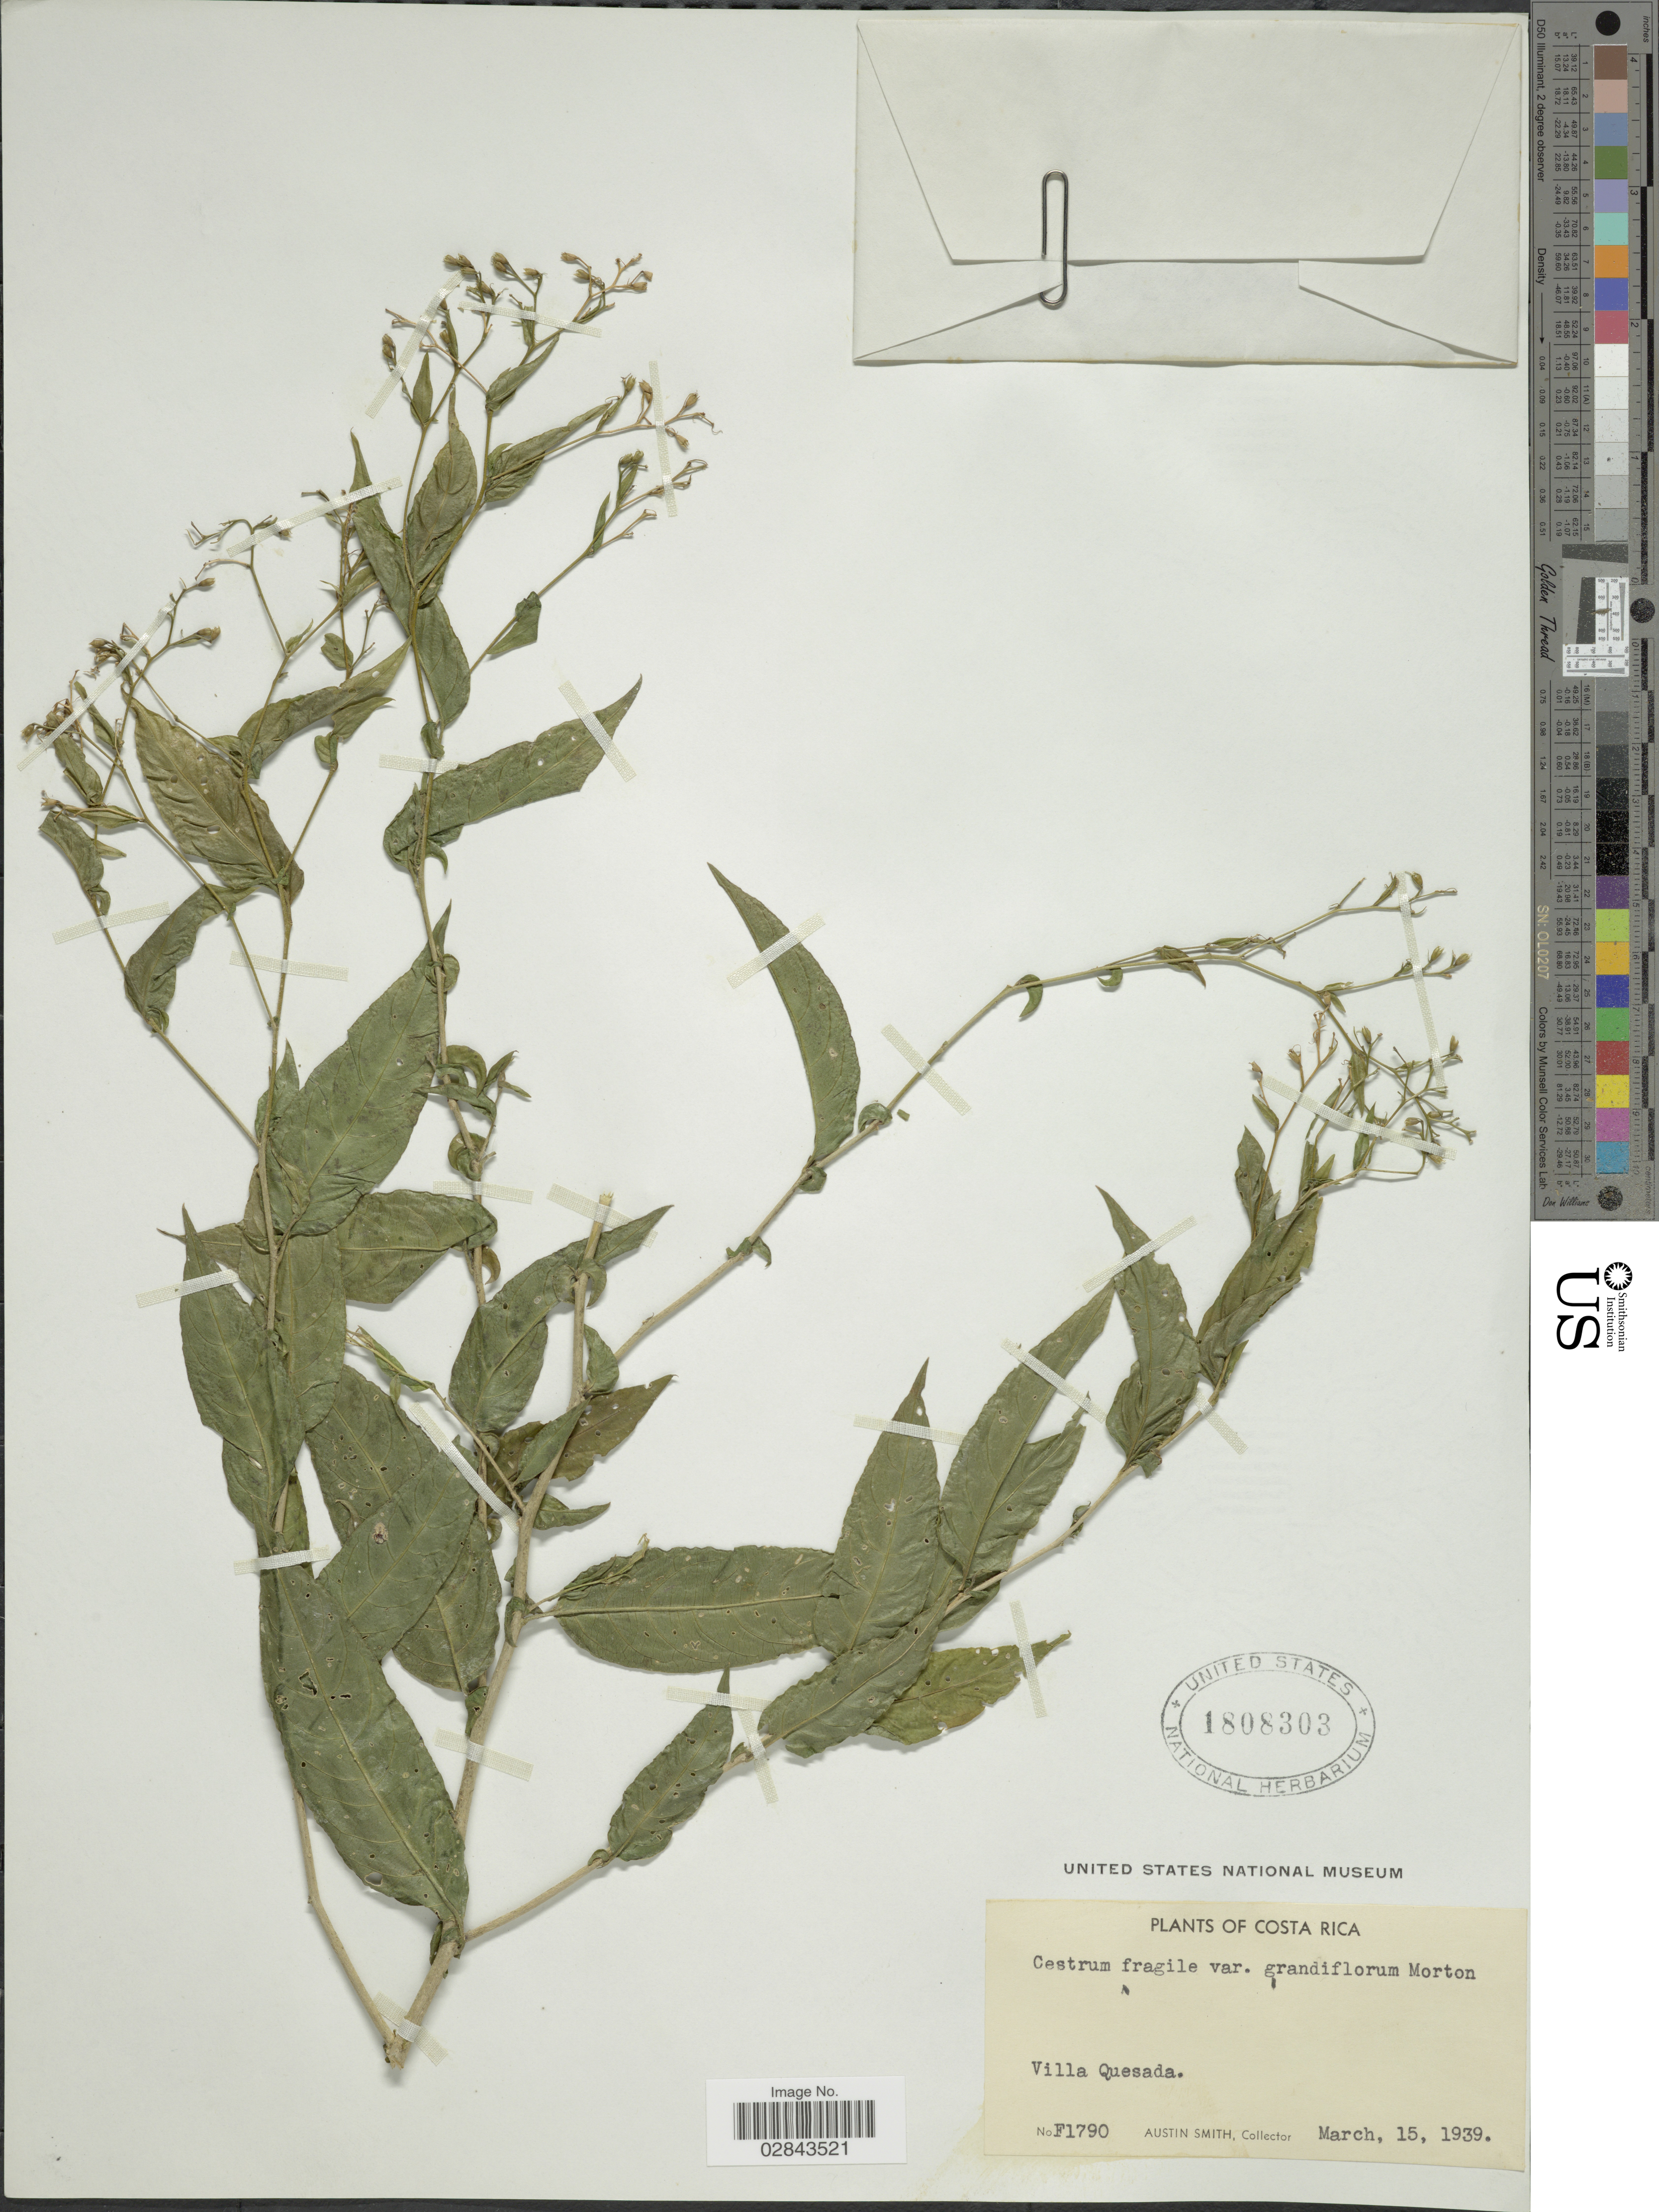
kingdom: Plantae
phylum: Tracheophyta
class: Magnoliopsida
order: Solanales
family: Solanaceae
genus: Cestrum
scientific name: Cestrum fragile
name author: Francey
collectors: Aust P. Smith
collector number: F1790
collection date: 1939-03-15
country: Costa Rica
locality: Villa Quesada.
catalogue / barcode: US 1808303